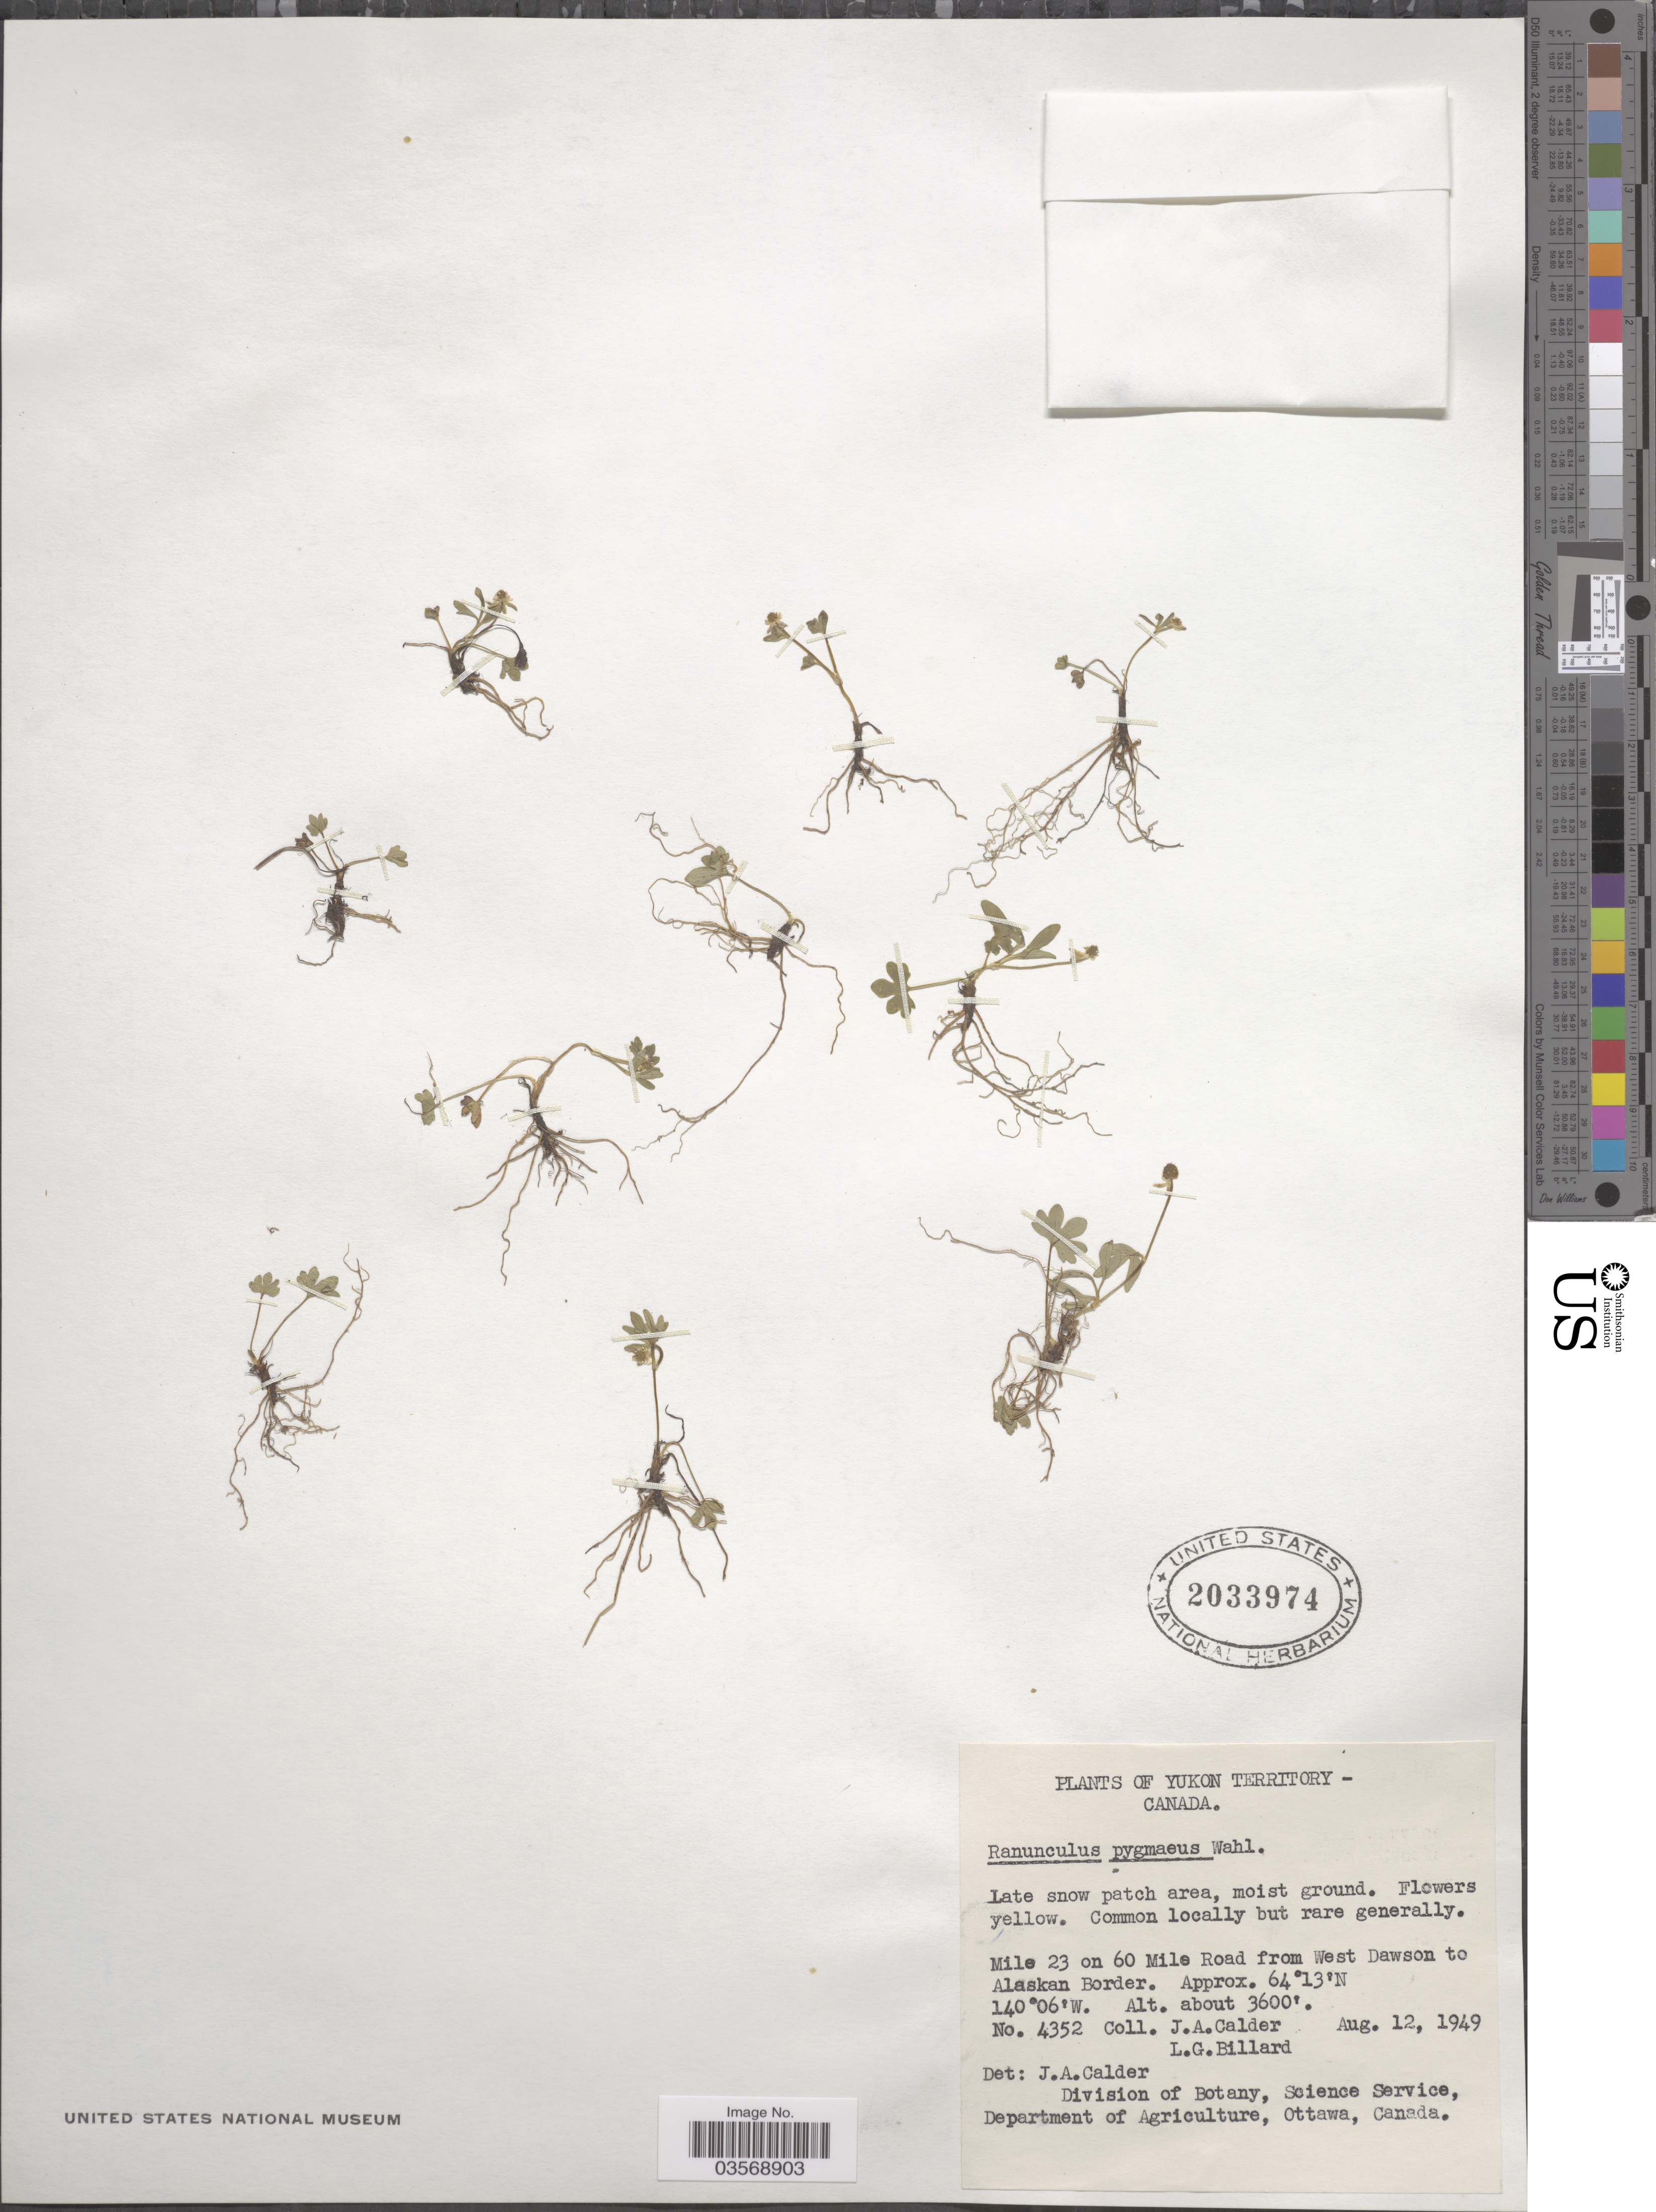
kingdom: Plantae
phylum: Tracheophyta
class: Magnoliopsida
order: Ranunculales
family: Ranunculaceae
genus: Ranunculus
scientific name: Ranunculus pygmaeus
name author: Wahlenb.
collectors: J. A. Calder & L. Billard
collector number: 4352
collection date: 1949-08-12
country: Canada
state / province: Yukon Territory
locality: Mile 23 on 60 Mile Road from West Dawson to Alaskan Border.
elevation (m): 1097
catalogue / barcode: US 2033974